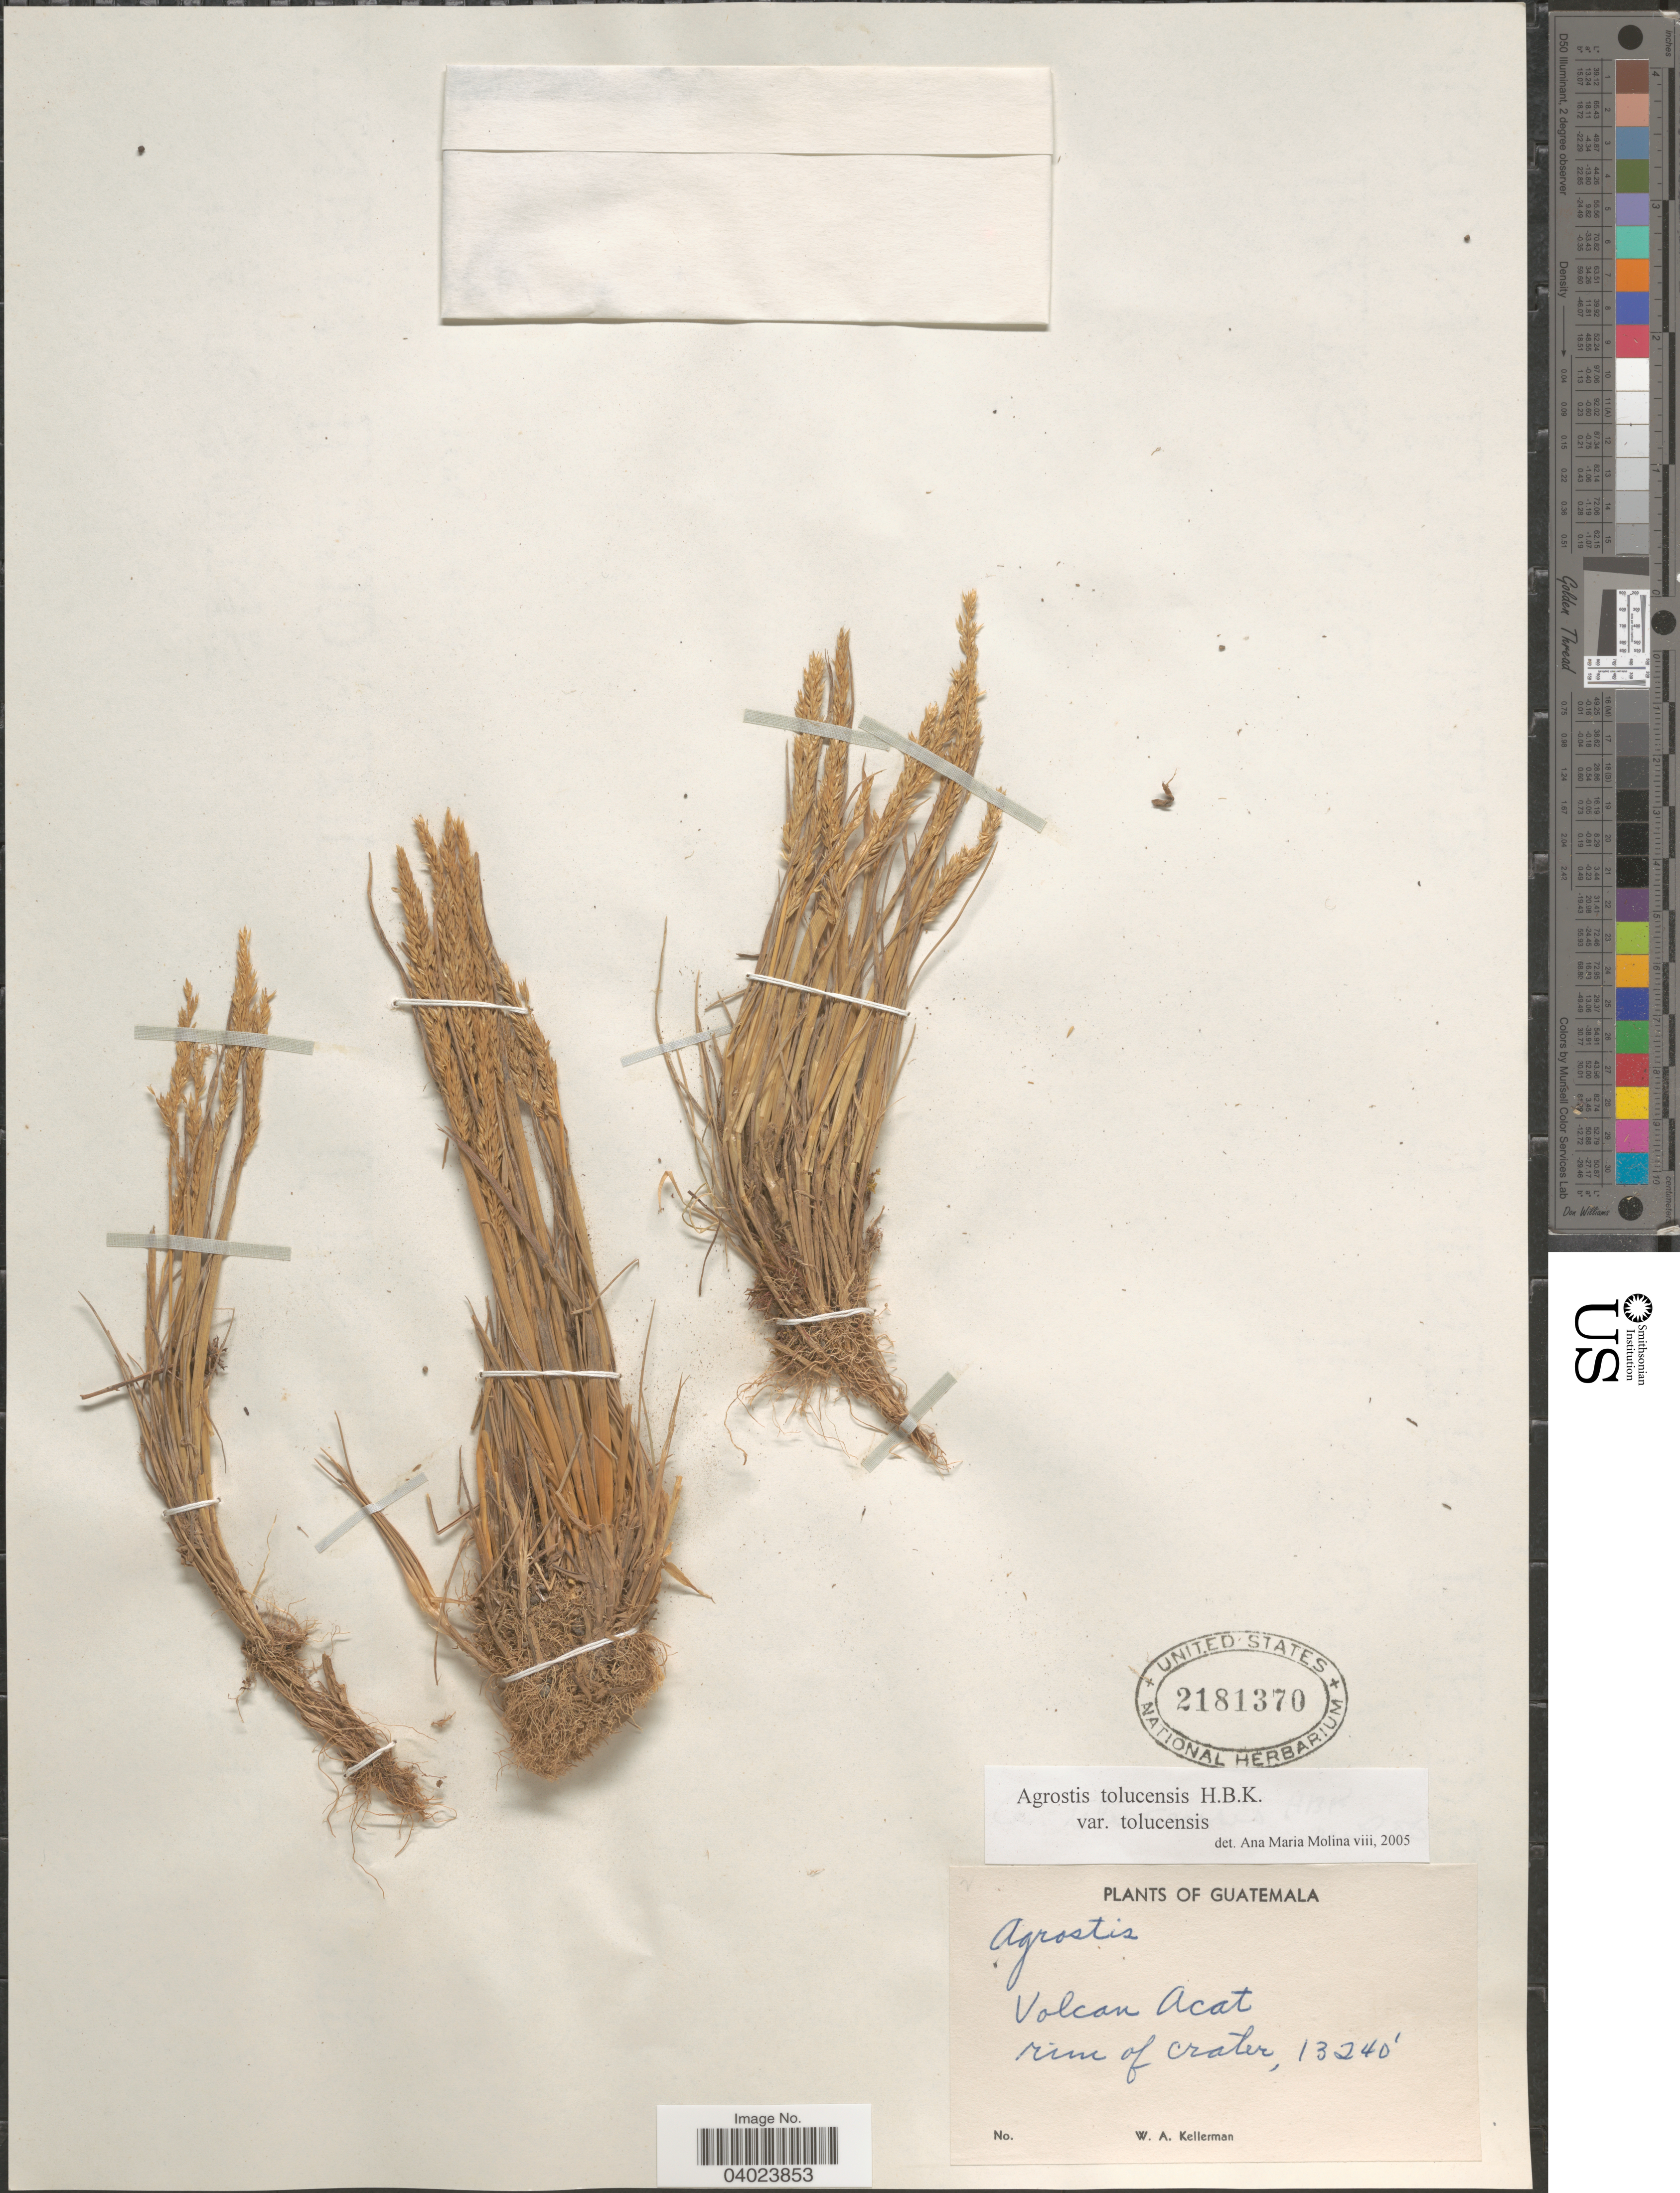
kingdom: Plantae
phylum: Tracheophyta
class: Liliopsida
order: Poales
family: Poaceae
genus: Agrostis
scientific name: Agrostis tolucensis Kunth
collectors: W. Kellerman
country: Guatemala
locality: Volcan Acat. rim of crater.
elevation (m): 4036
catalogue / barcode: US 2181370